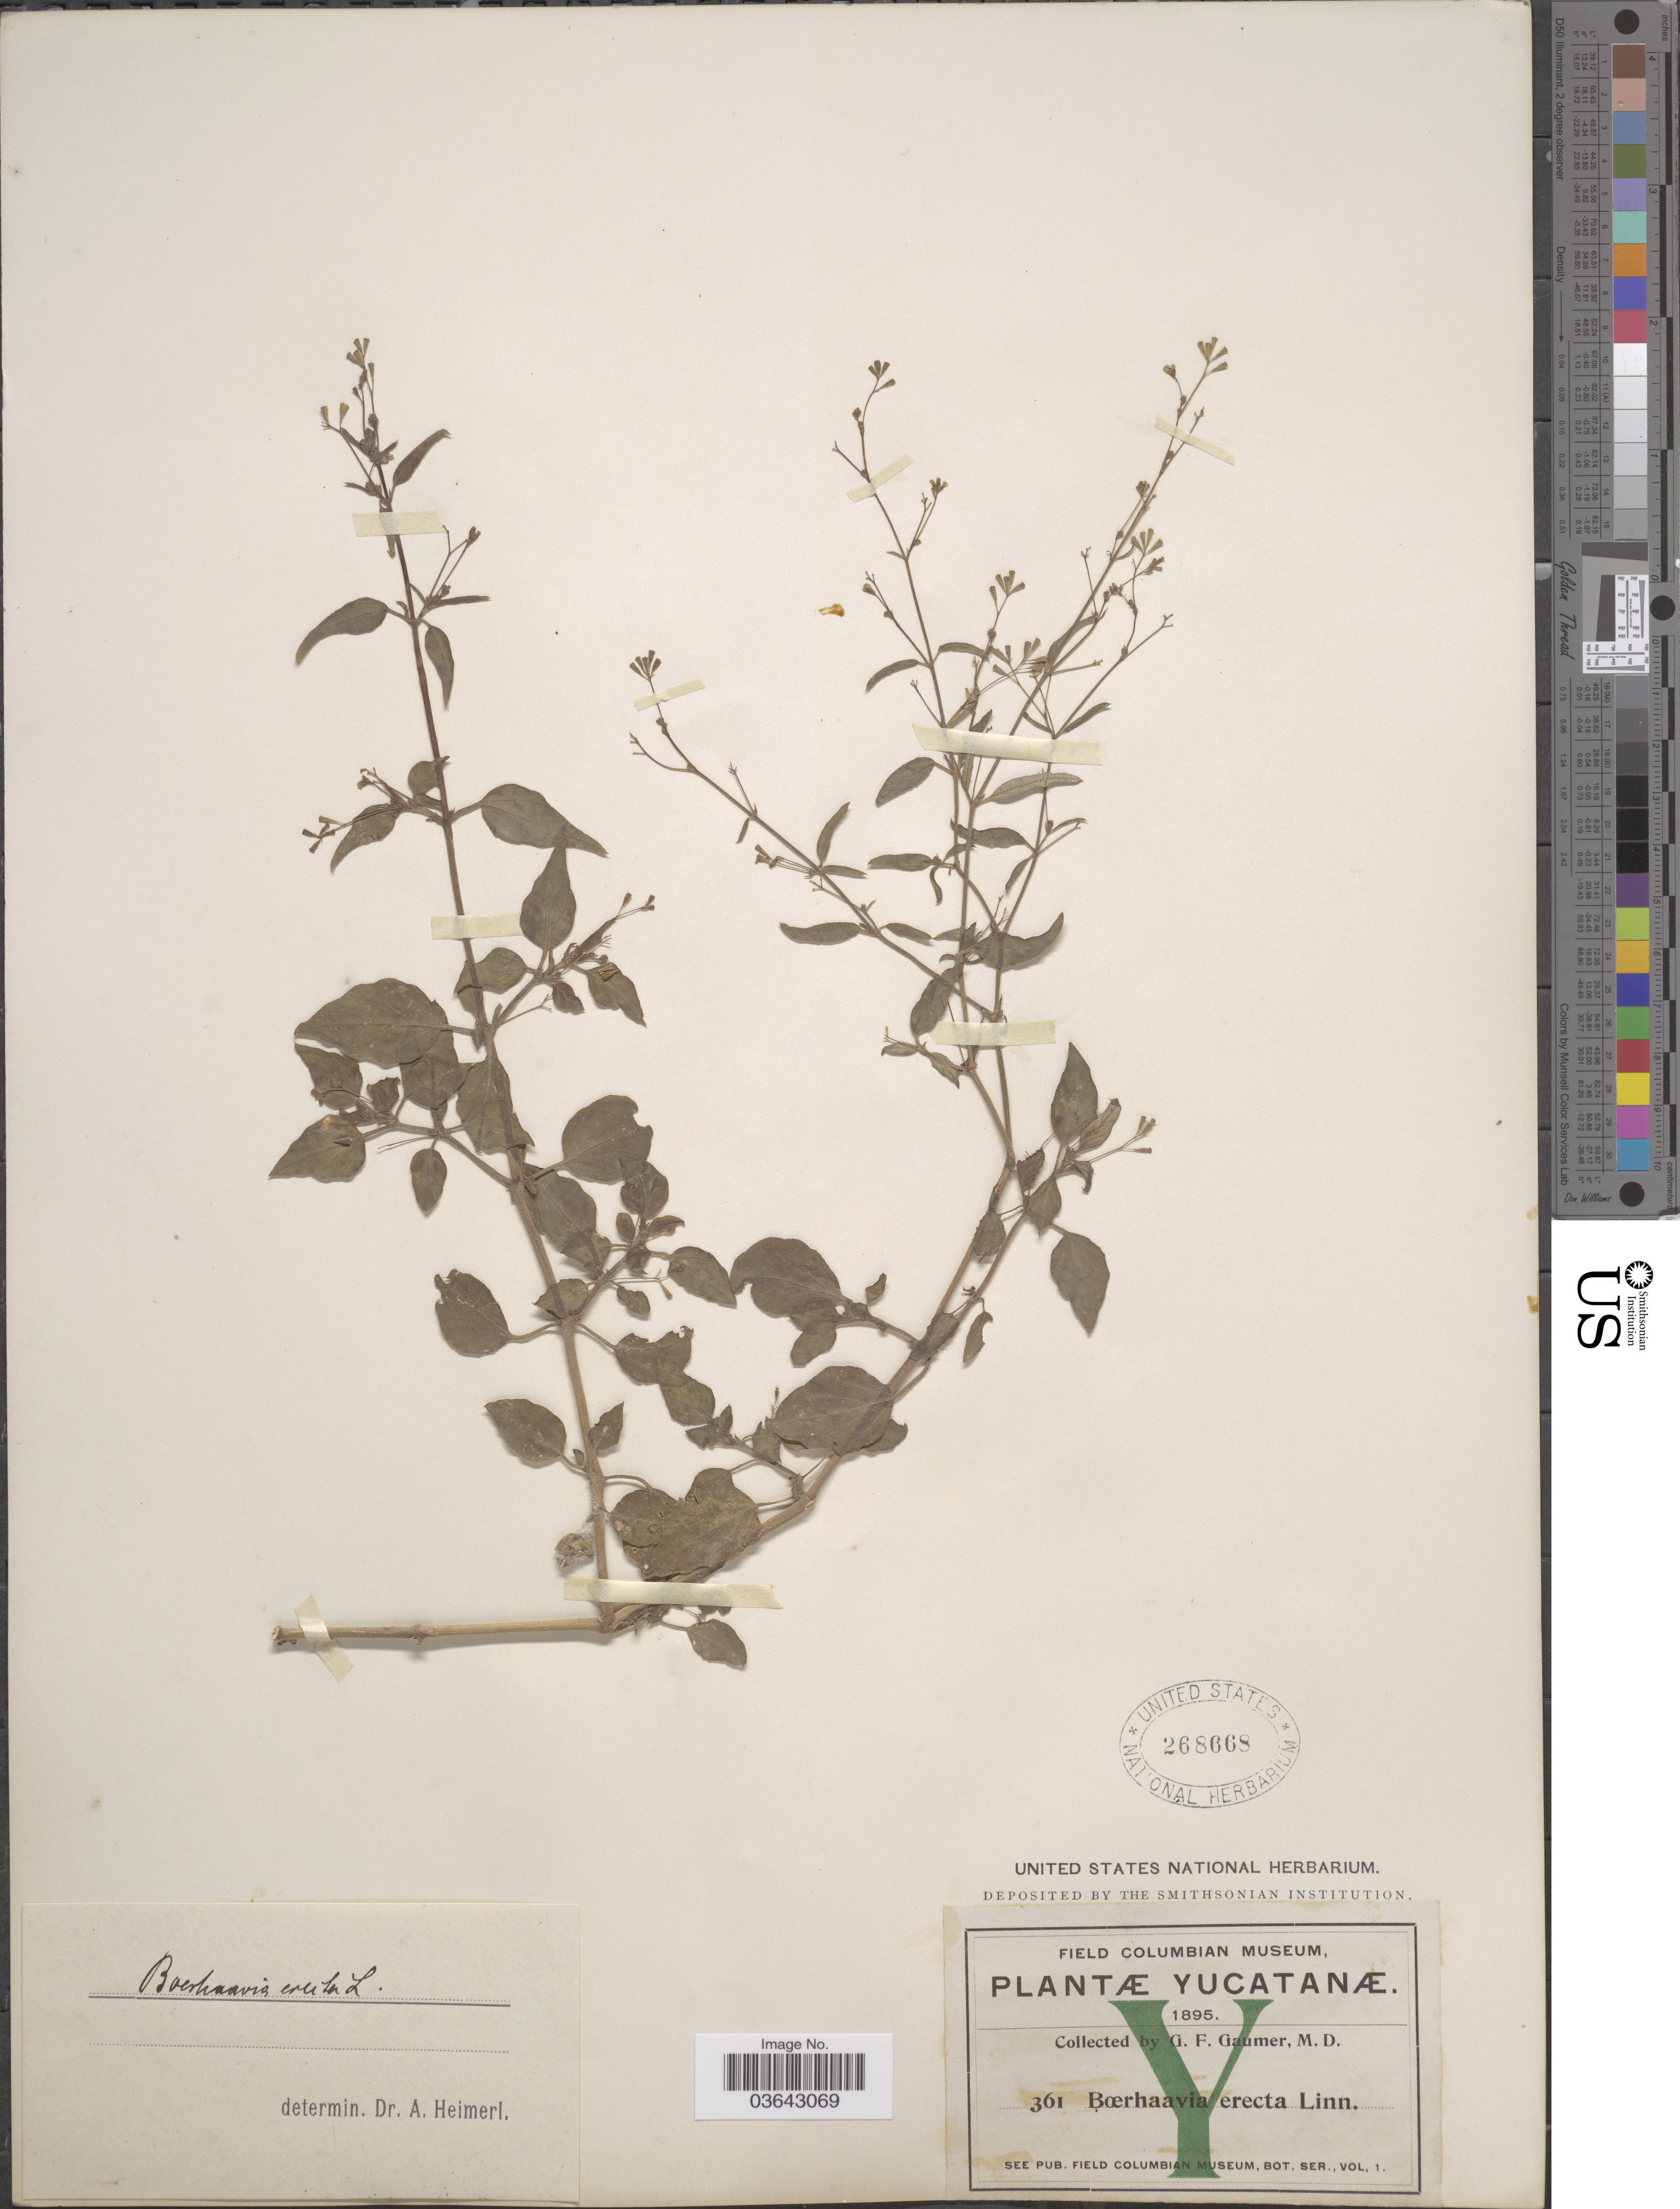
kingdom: Plantae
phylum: Tracheophyta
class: Magnoliopsida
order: Caryophyllales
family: Nyctaginaceae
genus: Boerhavia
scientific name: Boerhavia erecta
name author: L.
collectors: G. F. Gaumer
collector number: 361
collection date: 1895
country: Mexico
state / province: Yucatán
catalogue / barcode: US 268668